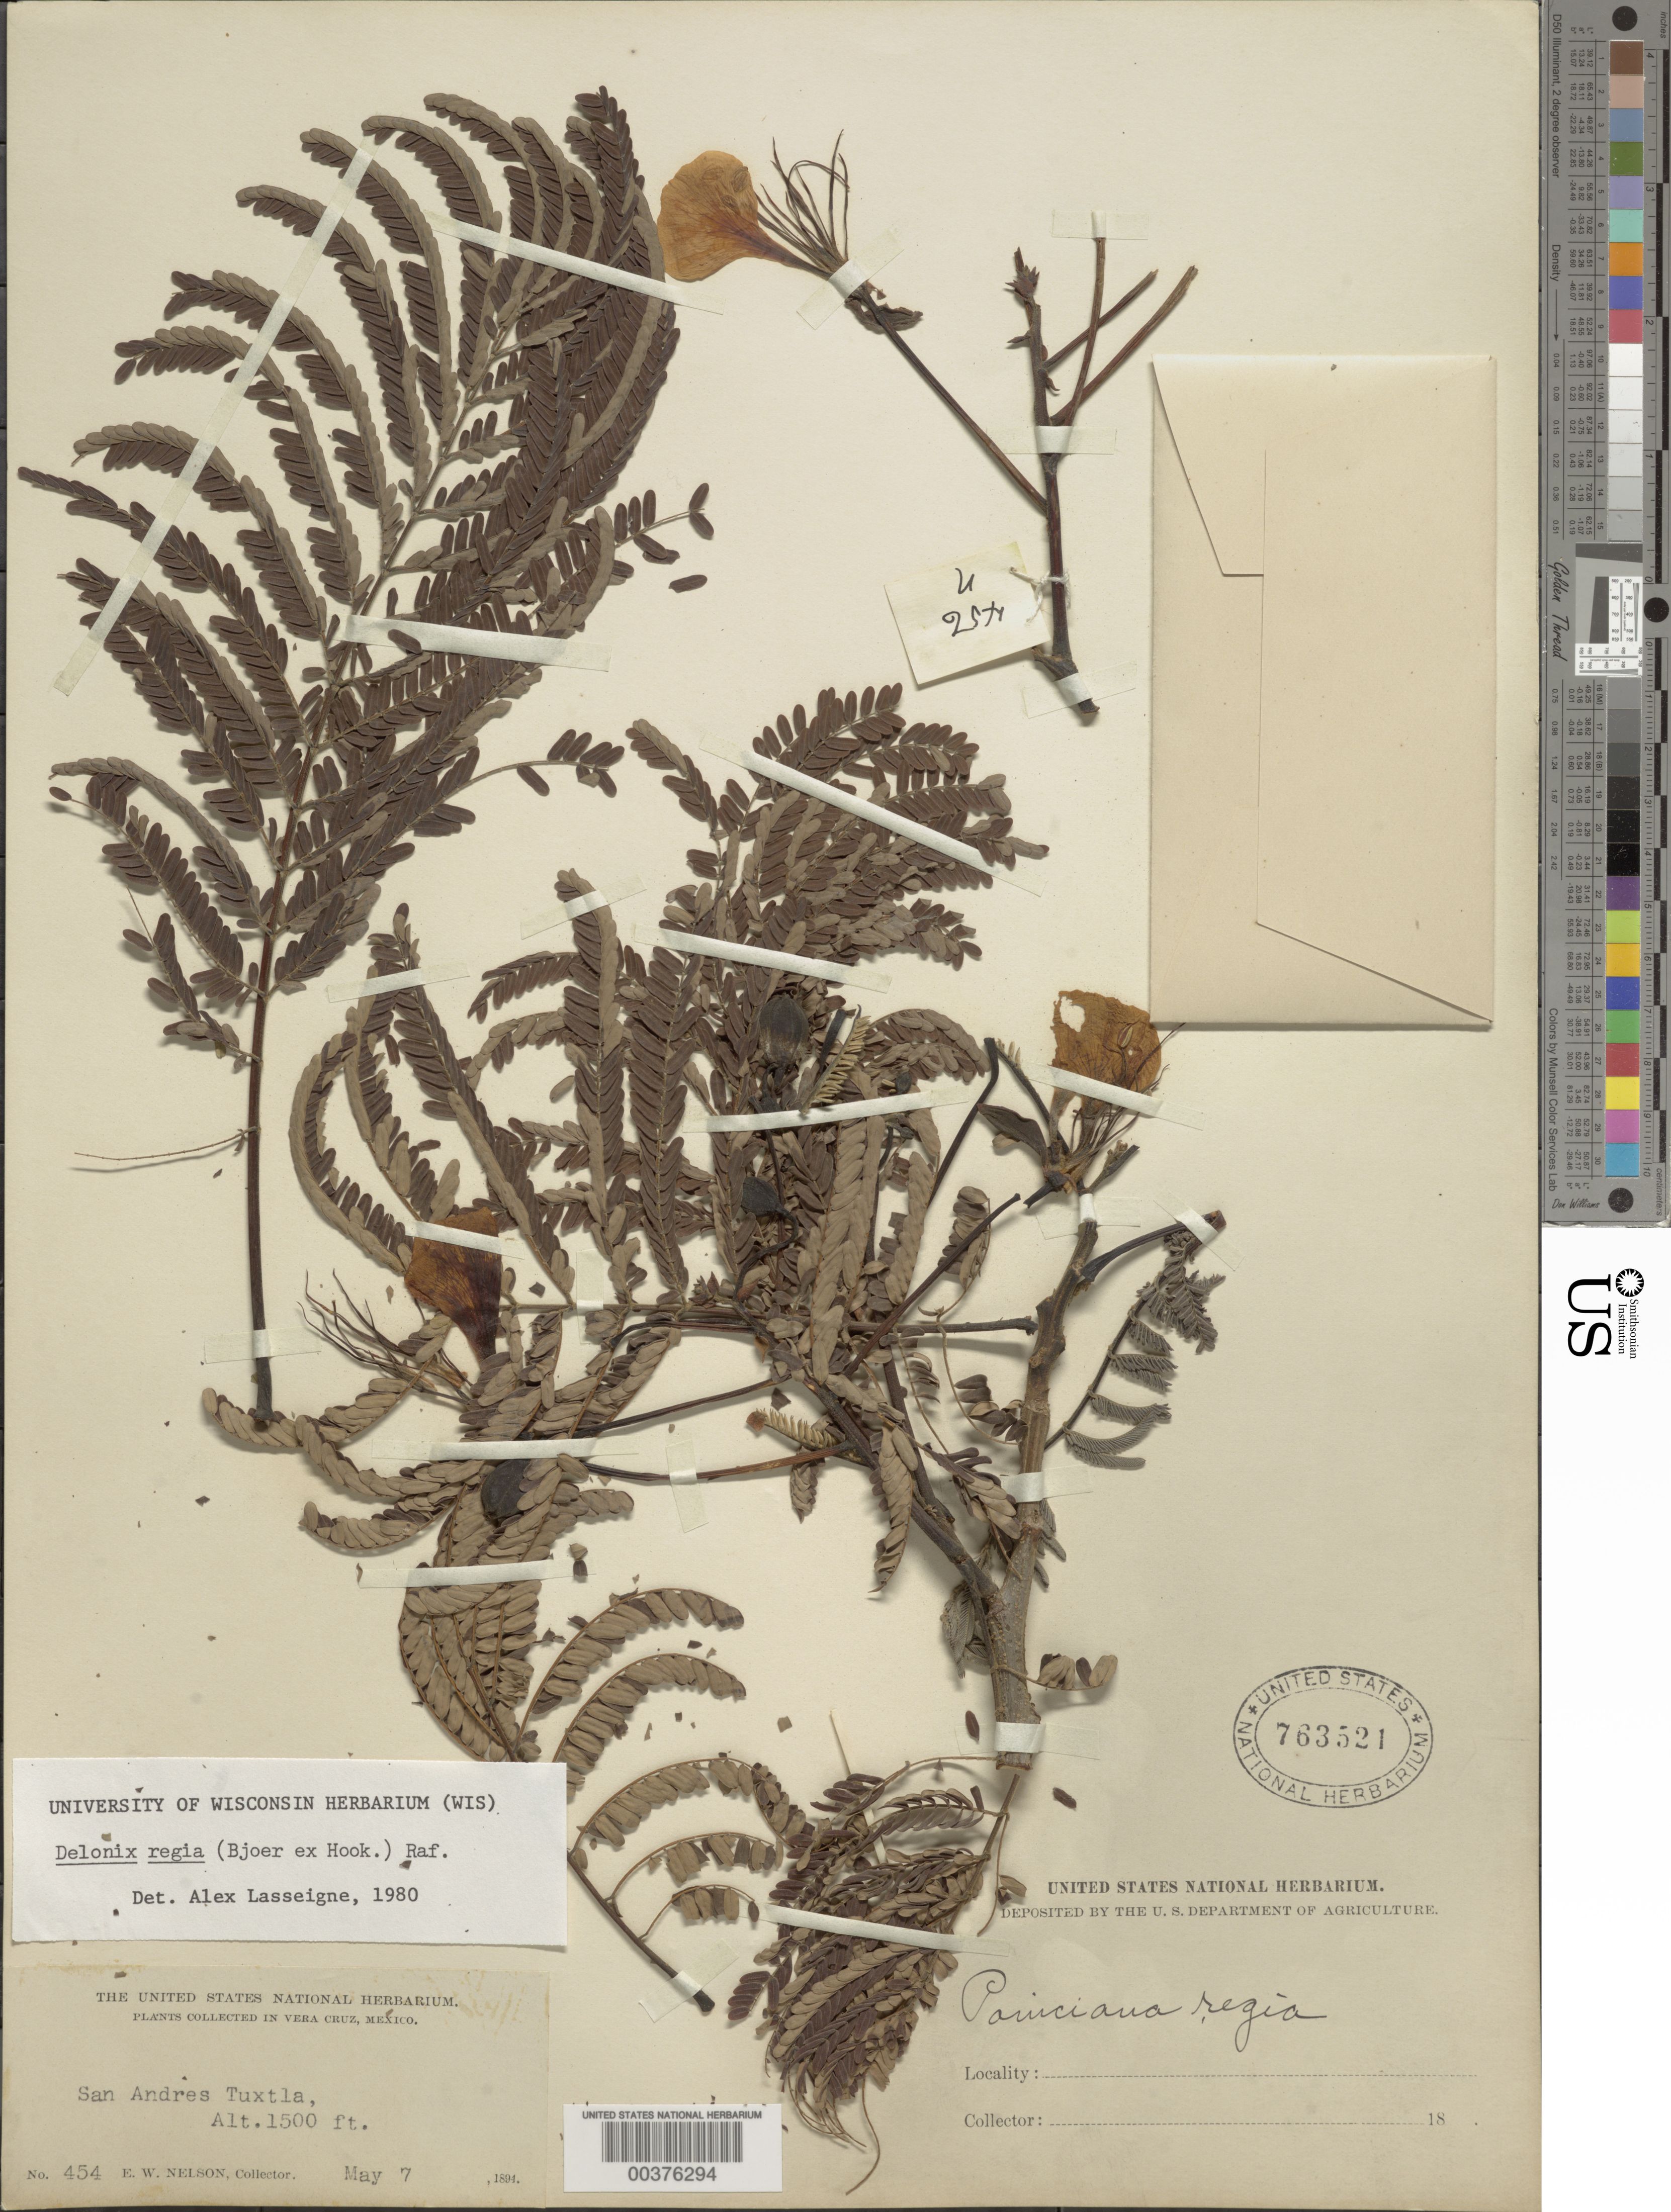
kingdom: Plantae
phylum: Tracheophyta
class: Magnoliopsida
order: Fabales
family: Fabaceae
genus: Delonix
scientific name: Delonix regia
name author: (Bojer ex Hook.) Raf.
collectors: E. W. Nelson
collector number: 454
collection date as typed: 07 May 1894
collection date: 1894-05-07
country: Mexico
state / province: Veracruz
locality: San andres Tuxtla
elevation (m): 457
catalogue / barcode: US 763521